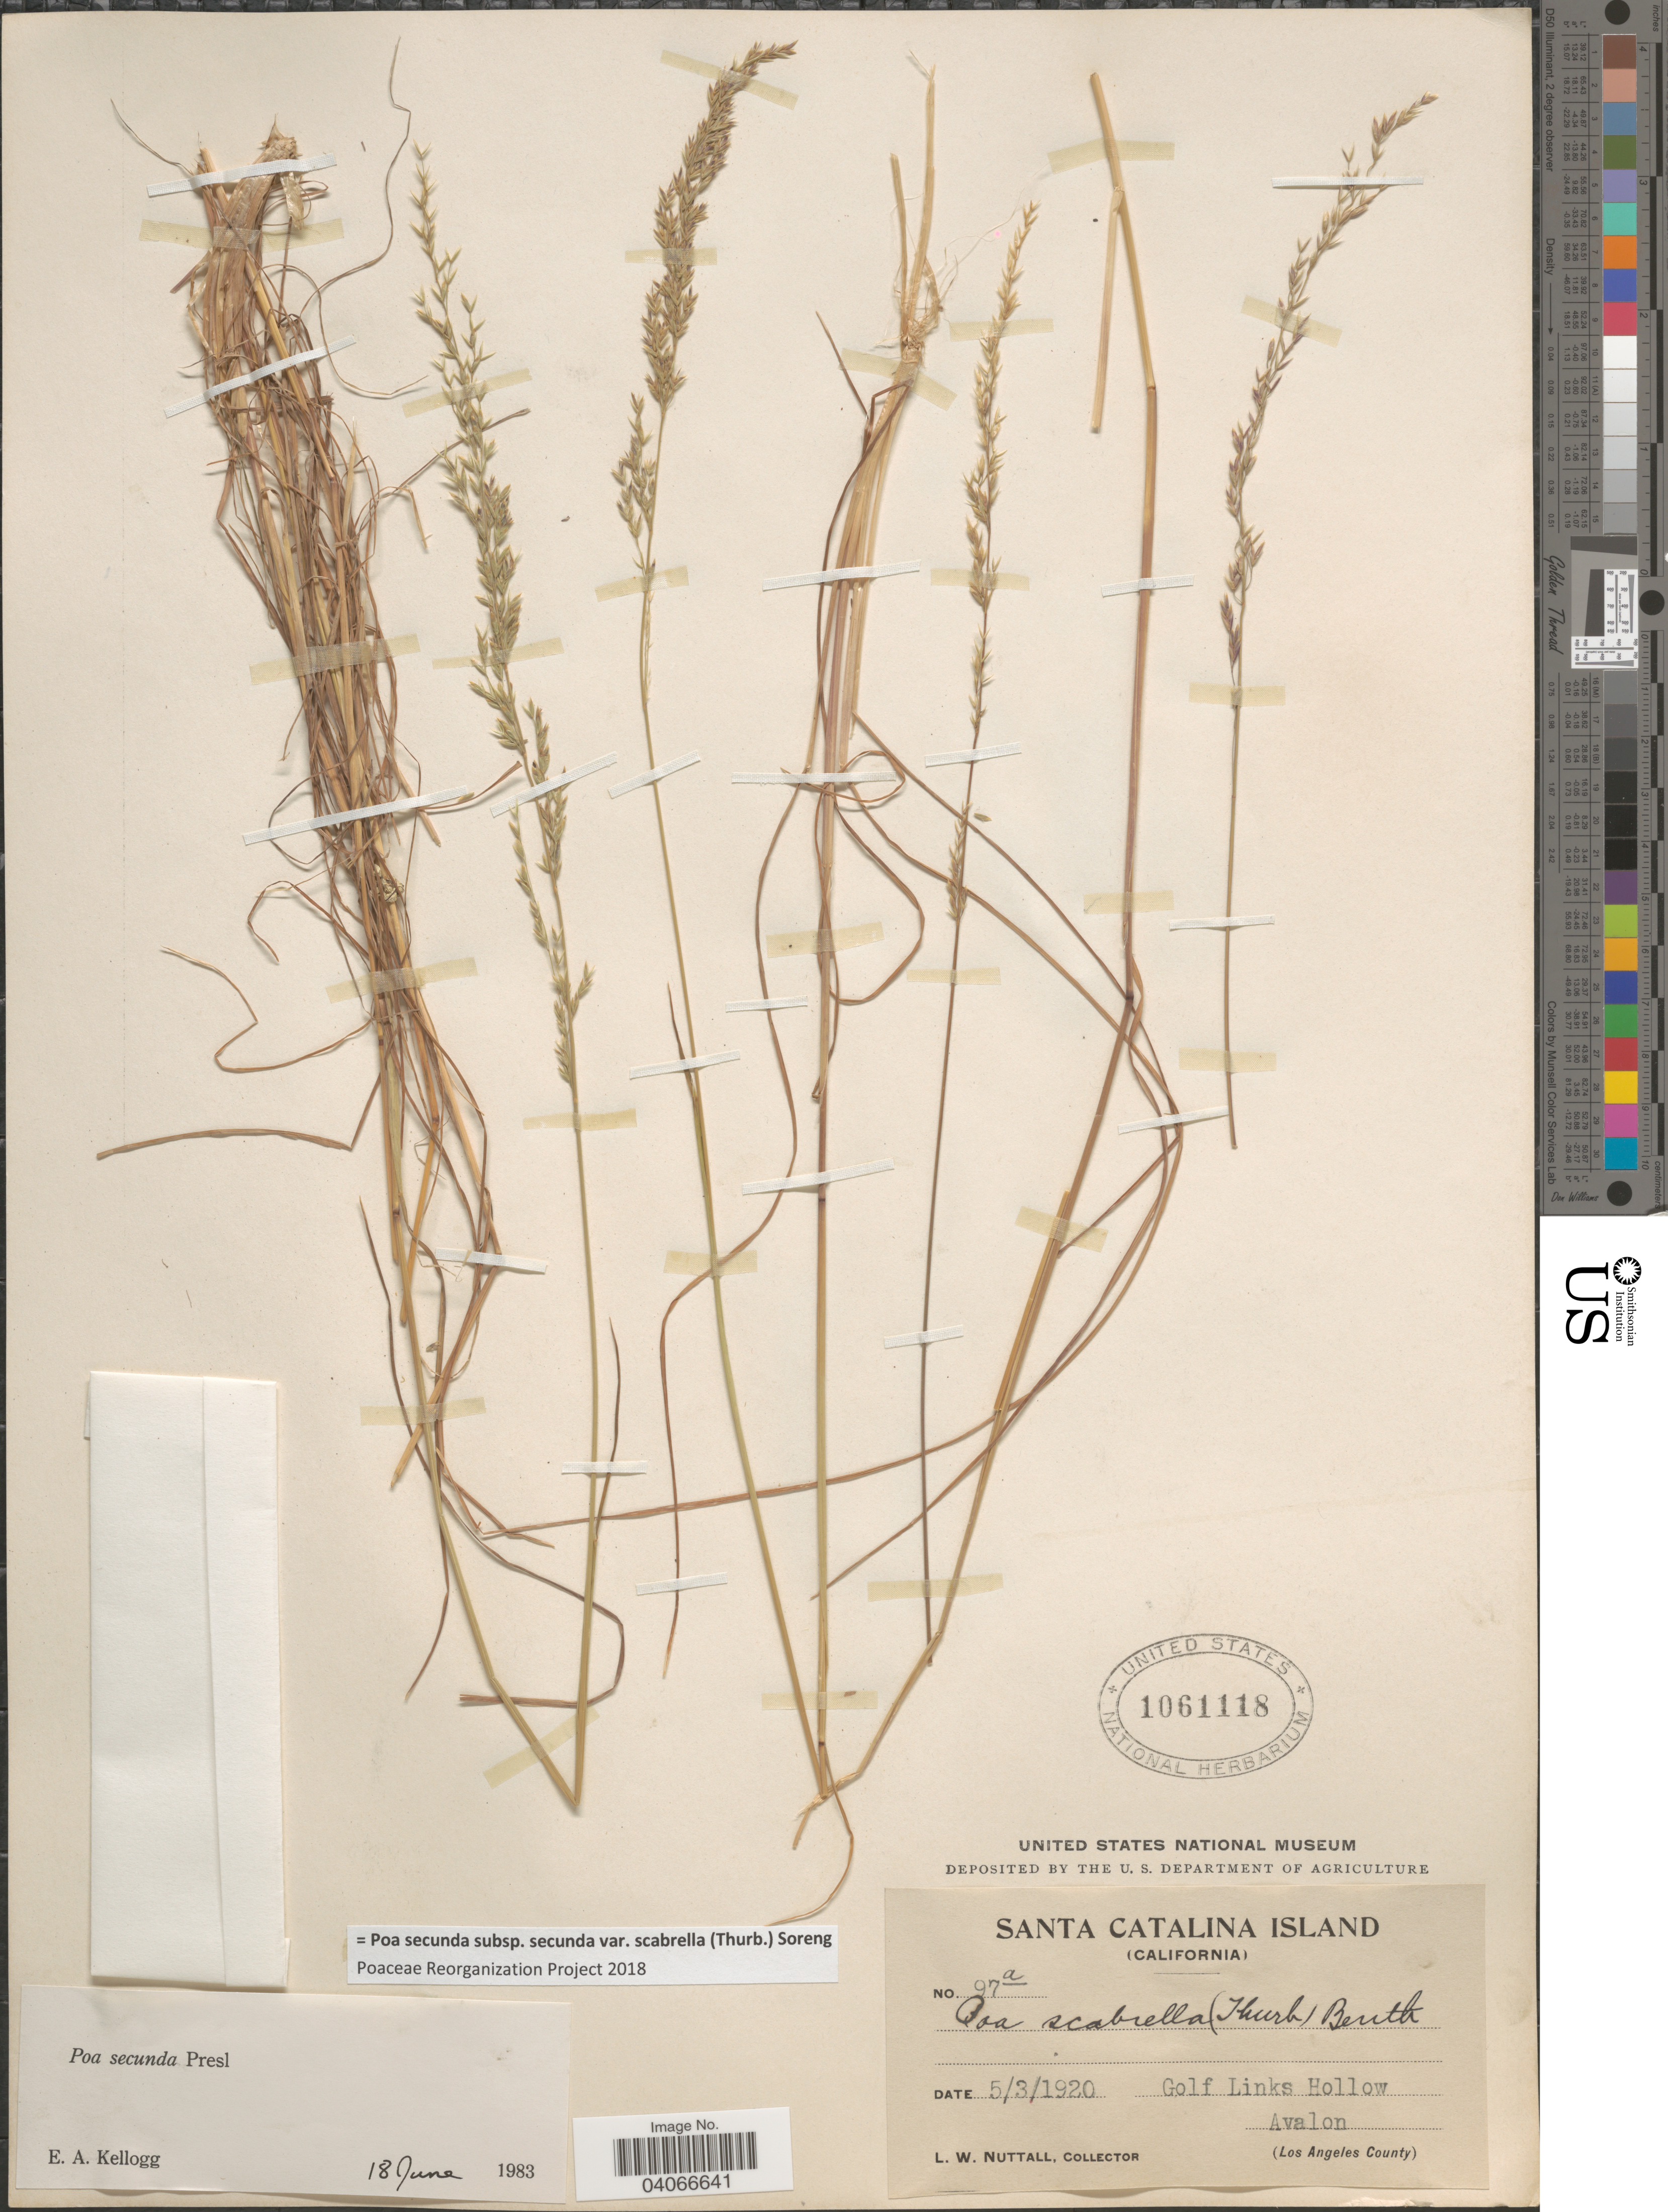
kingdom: Plantae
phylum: Tracheophyta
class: Liliopsida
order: Poales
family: Poaceae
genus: Poa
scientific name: Poa secunda subsp. secunda var. scabrella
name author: (Thurb.) Soreng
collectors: L. W. Nuttall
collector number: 97a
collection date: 1920-05-03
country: United States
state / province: California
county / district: Los Angeles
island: Santa Catalina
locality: Santa Catalina Island. Golf Links Hollow. Avalon (Los Angeles County).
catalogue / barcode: US 1061118